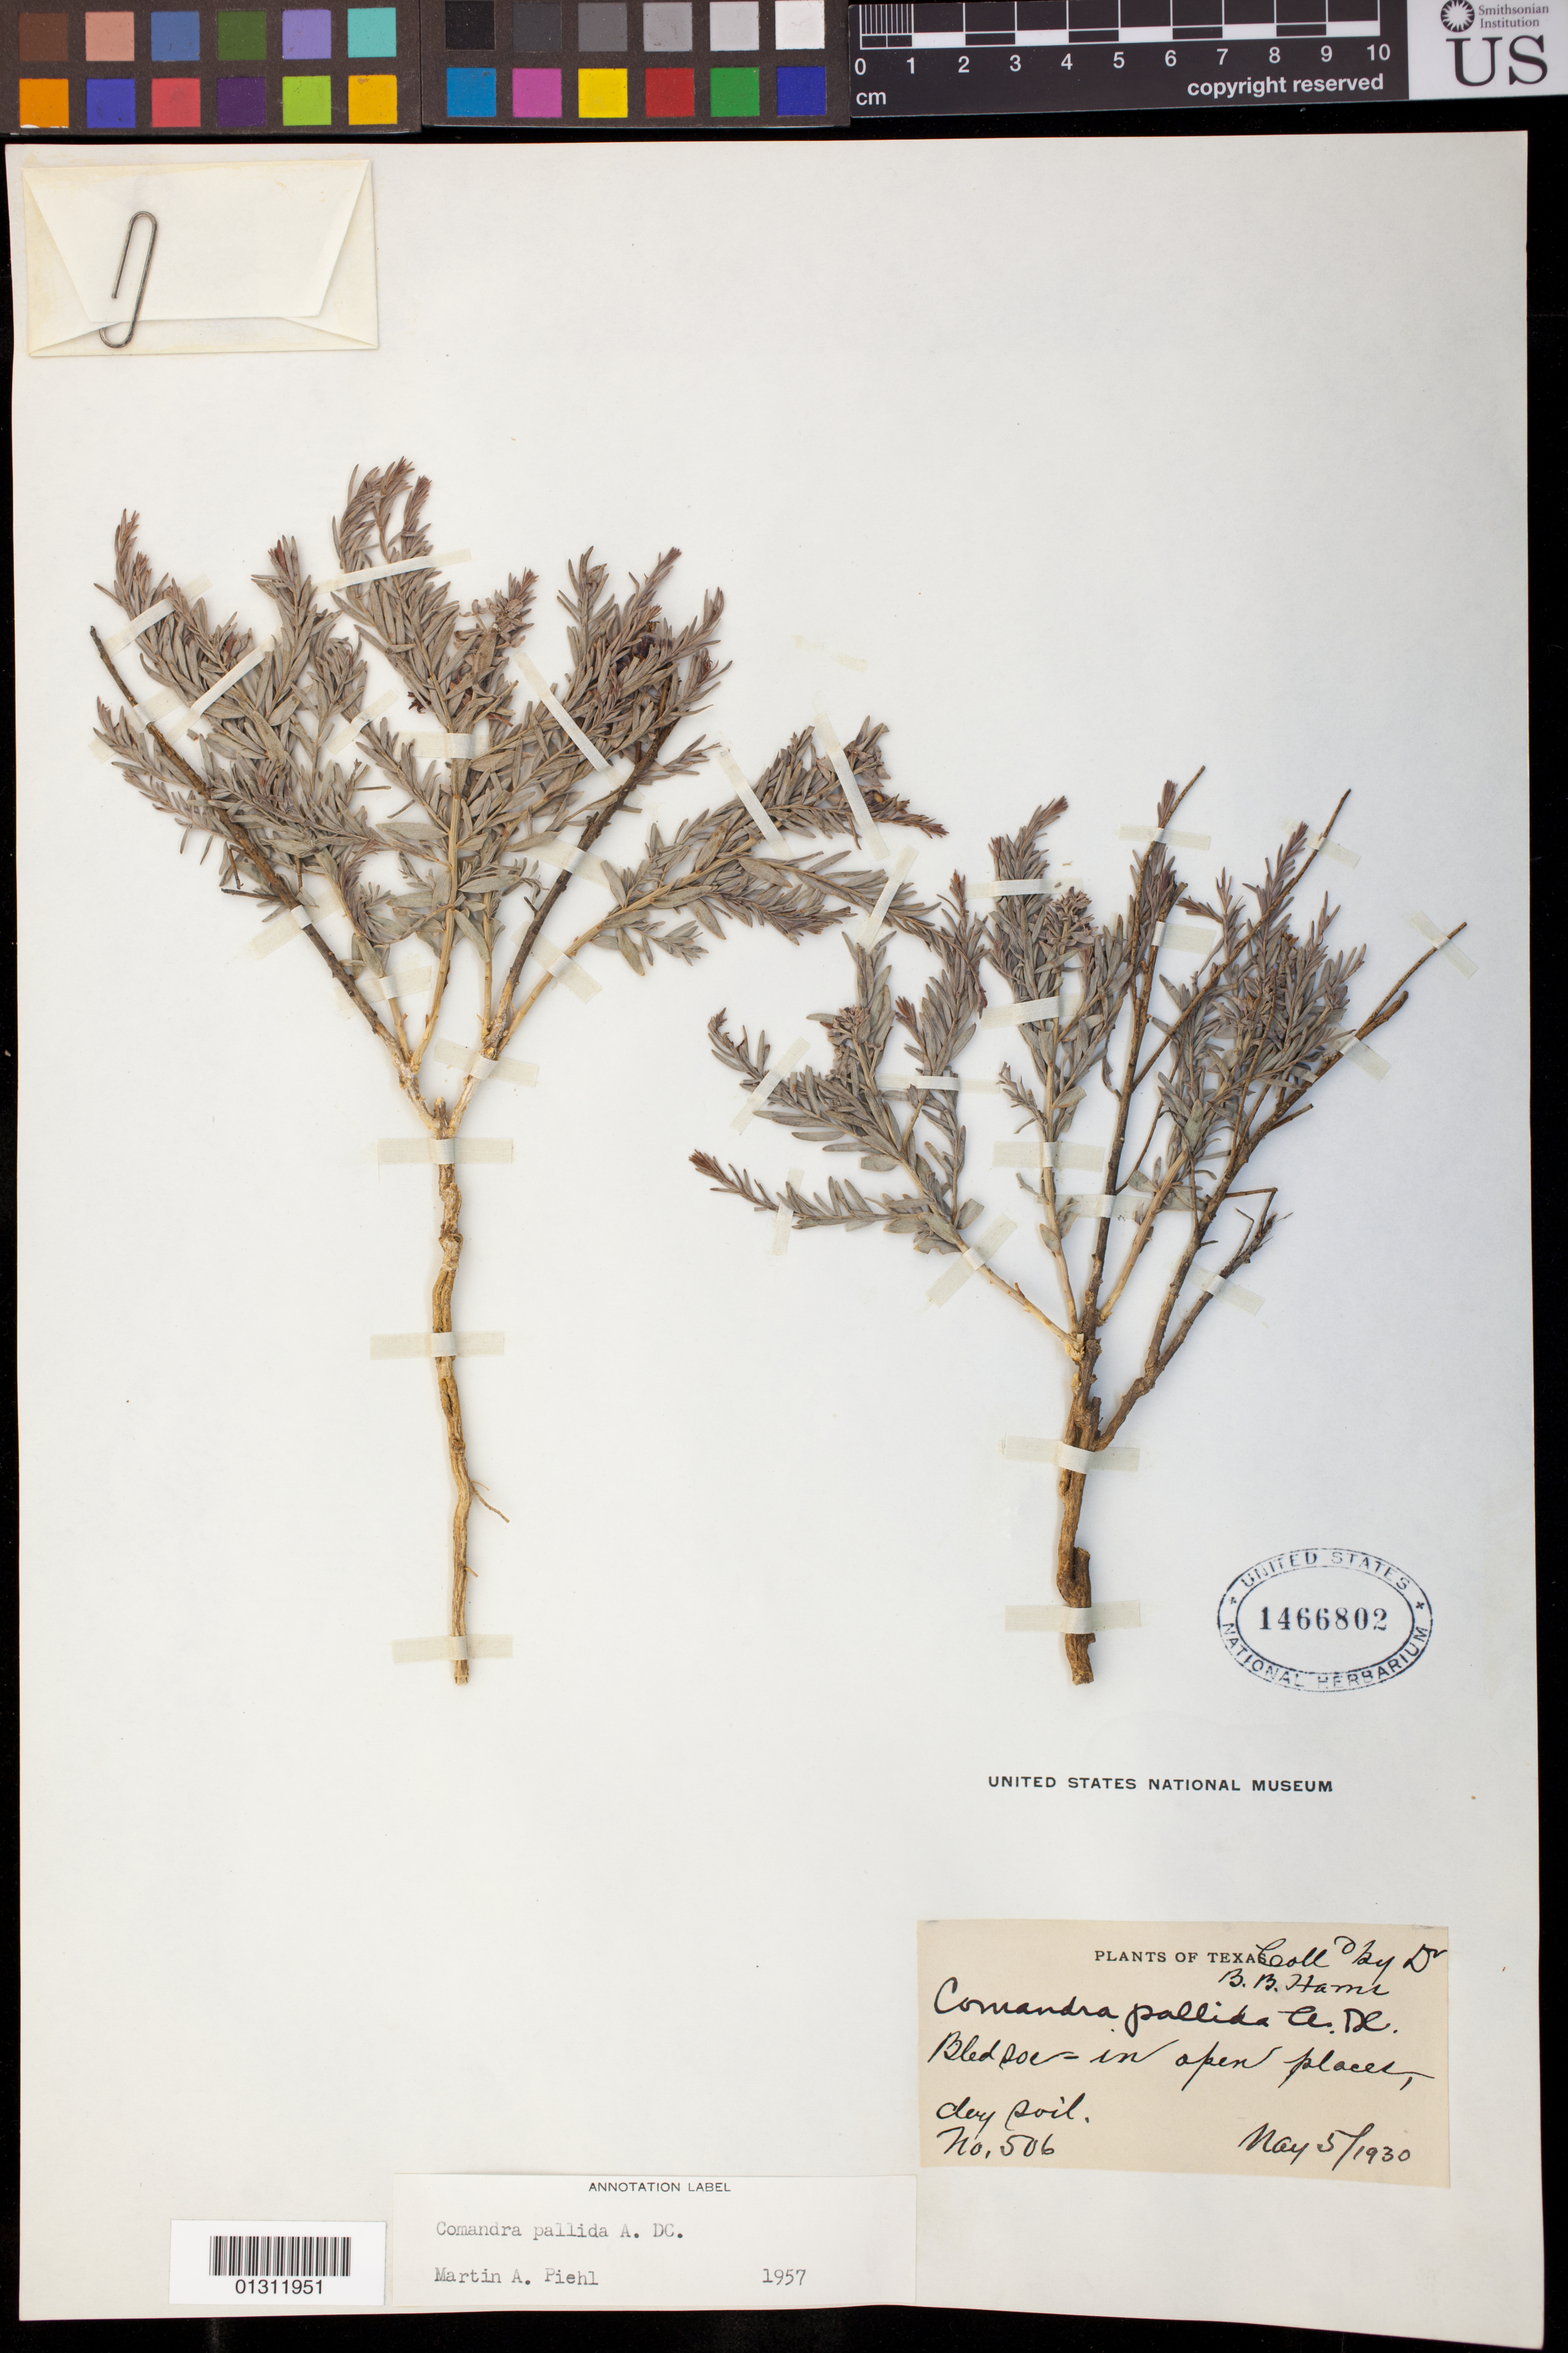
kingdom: Plantae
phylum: Tracheophyta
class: Magnoliopsida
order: Santalales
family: Comandraceae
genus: Comandra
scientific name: Comandra pallida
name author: A. DC.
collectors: B. B. Harris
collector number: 506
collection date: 1930-05-05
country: United States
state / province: Texas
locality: Bledsoe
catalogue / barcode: US 14668802